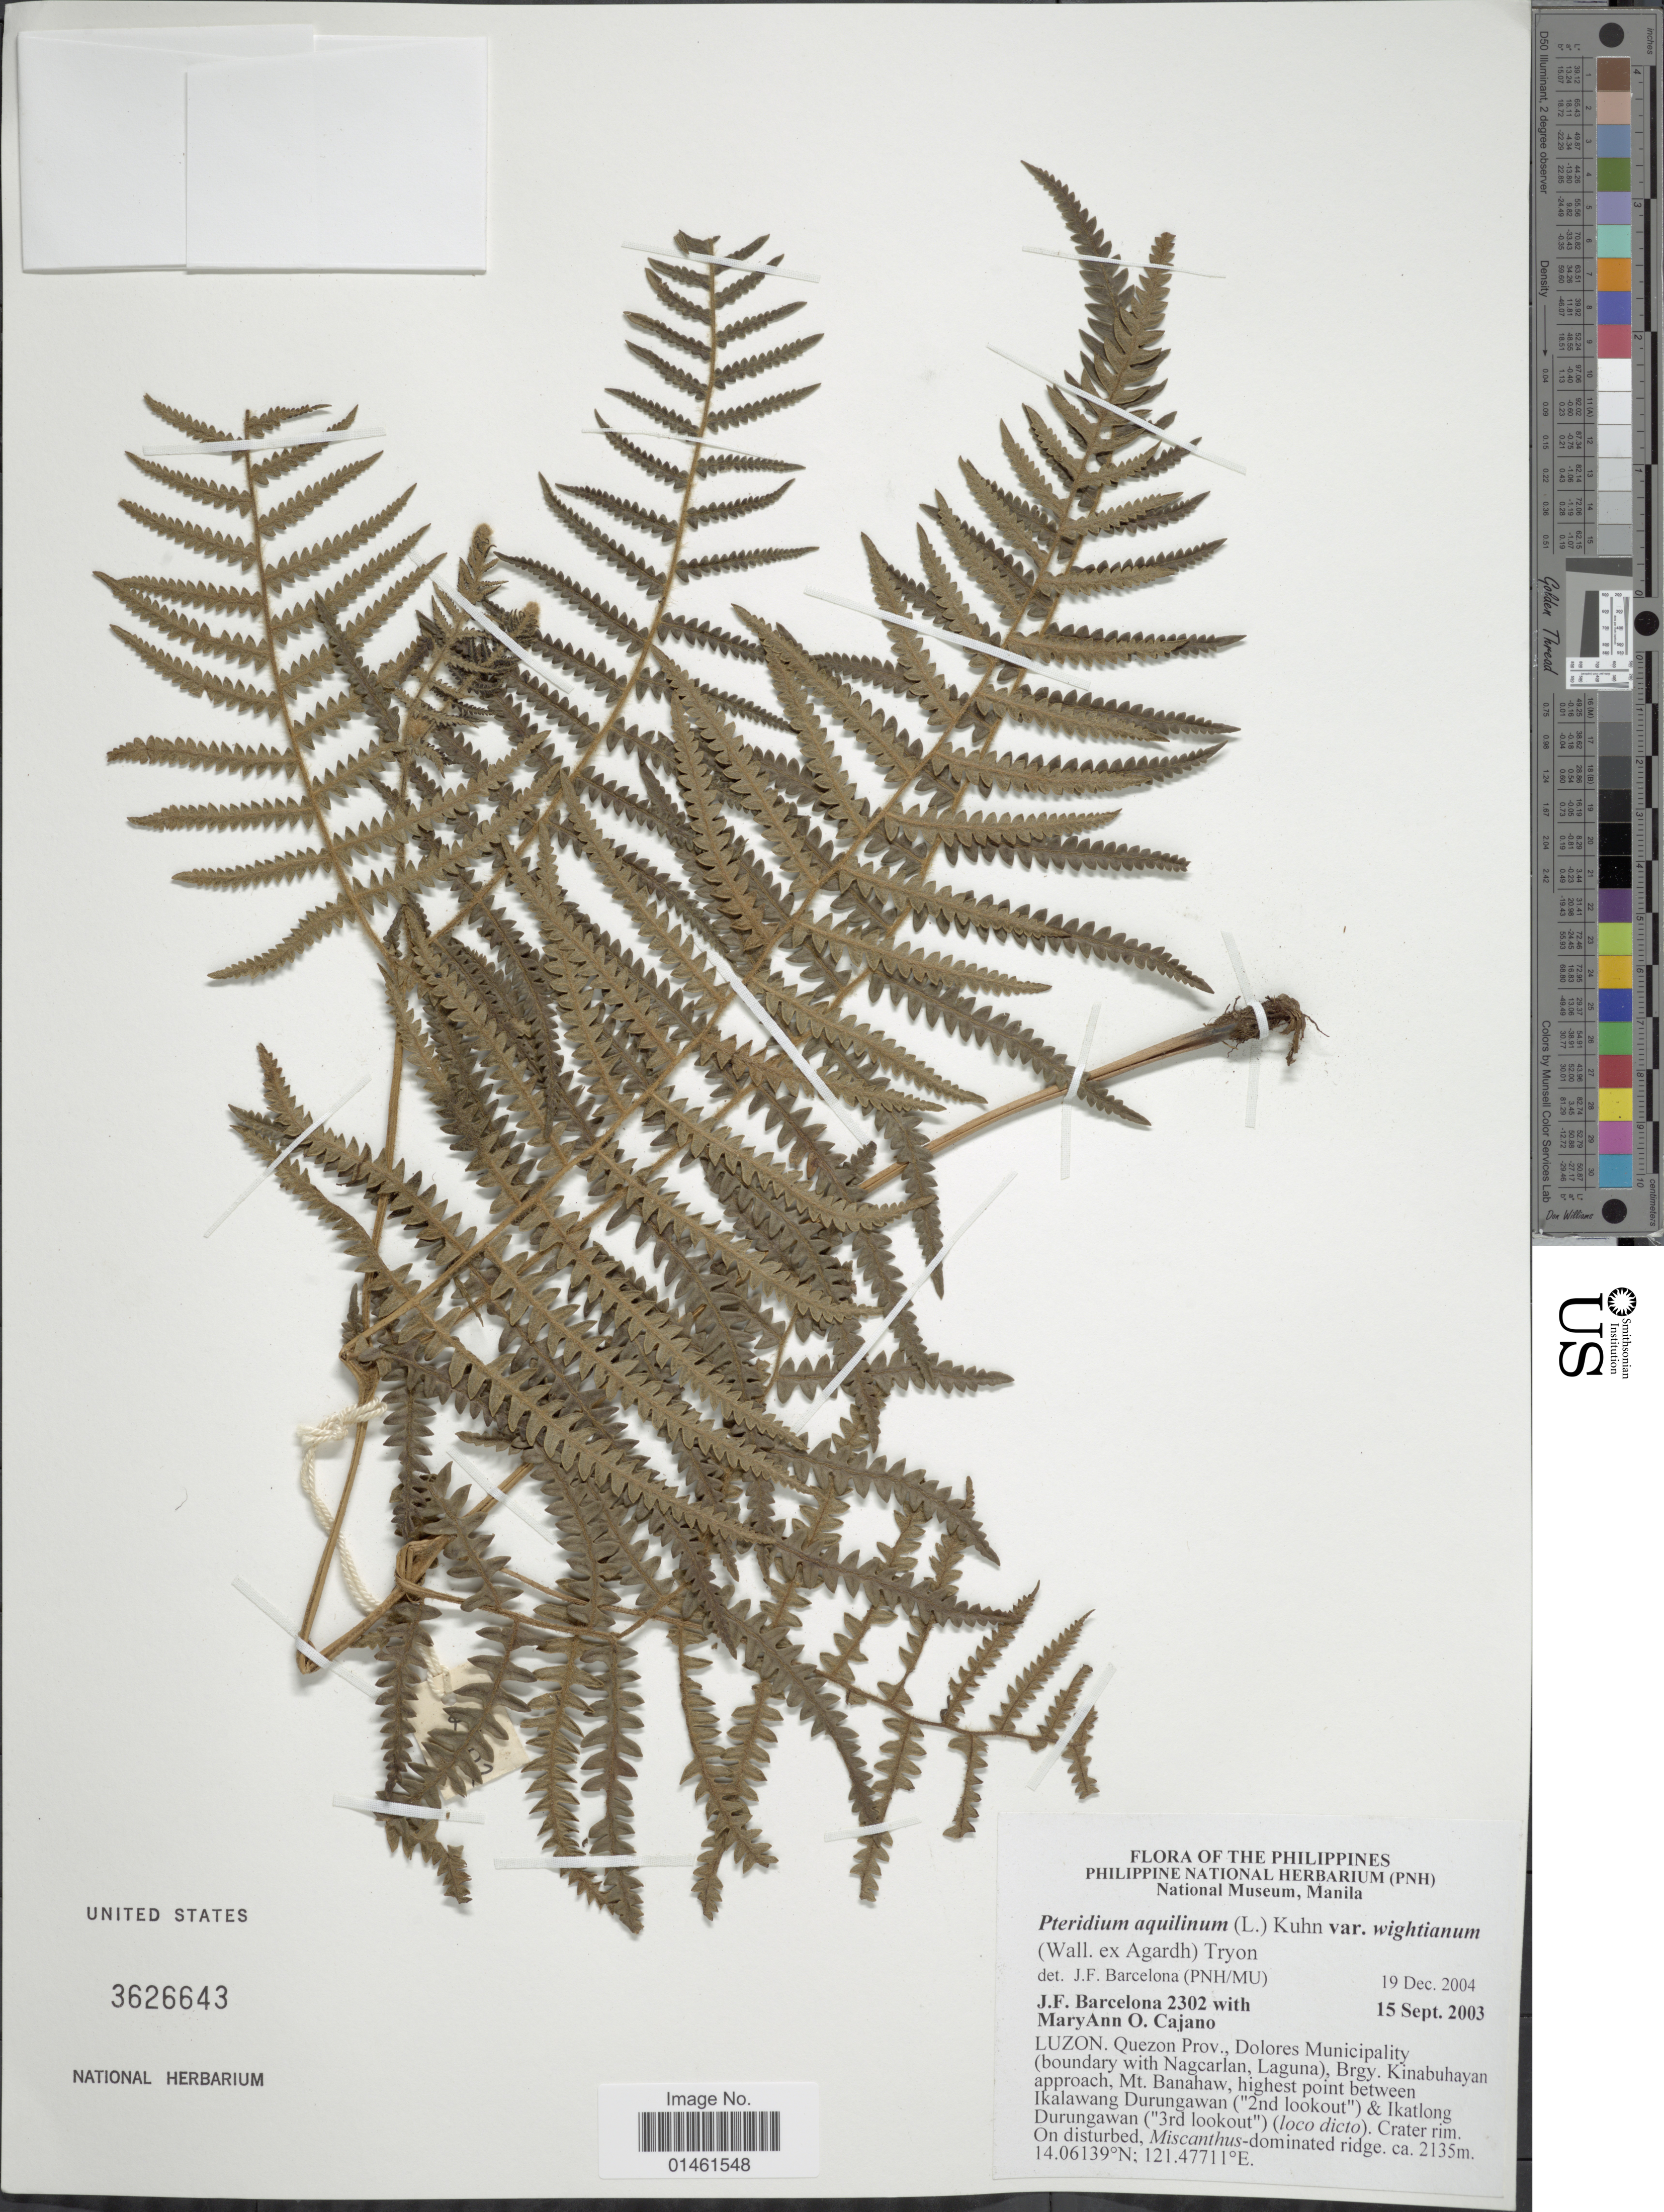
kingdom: Plantae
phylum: Tracheophyta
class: Polypodiopsida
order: Polypodiales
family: Dennstaedtiaceae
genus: Pteridium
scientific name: Pteridium aquilinum var. wightianum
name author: (J. Agardh) R.M. Tryon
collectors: J. F. Barcelona & M. Cajano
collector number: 2302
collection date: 2003-09-15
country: Philippines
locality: Luzon, Quezon Province., Dolores Municipality (boundary with Nagcarlan, Laguna) Brgy. Kinabuhayan approach, Mt. Banahaw, highest point between Ikalawang Durungawan(2"nd lookout) & Ikatlong Durungawan( 3"rd looktout)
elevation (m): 2135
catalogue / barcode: US 3626643